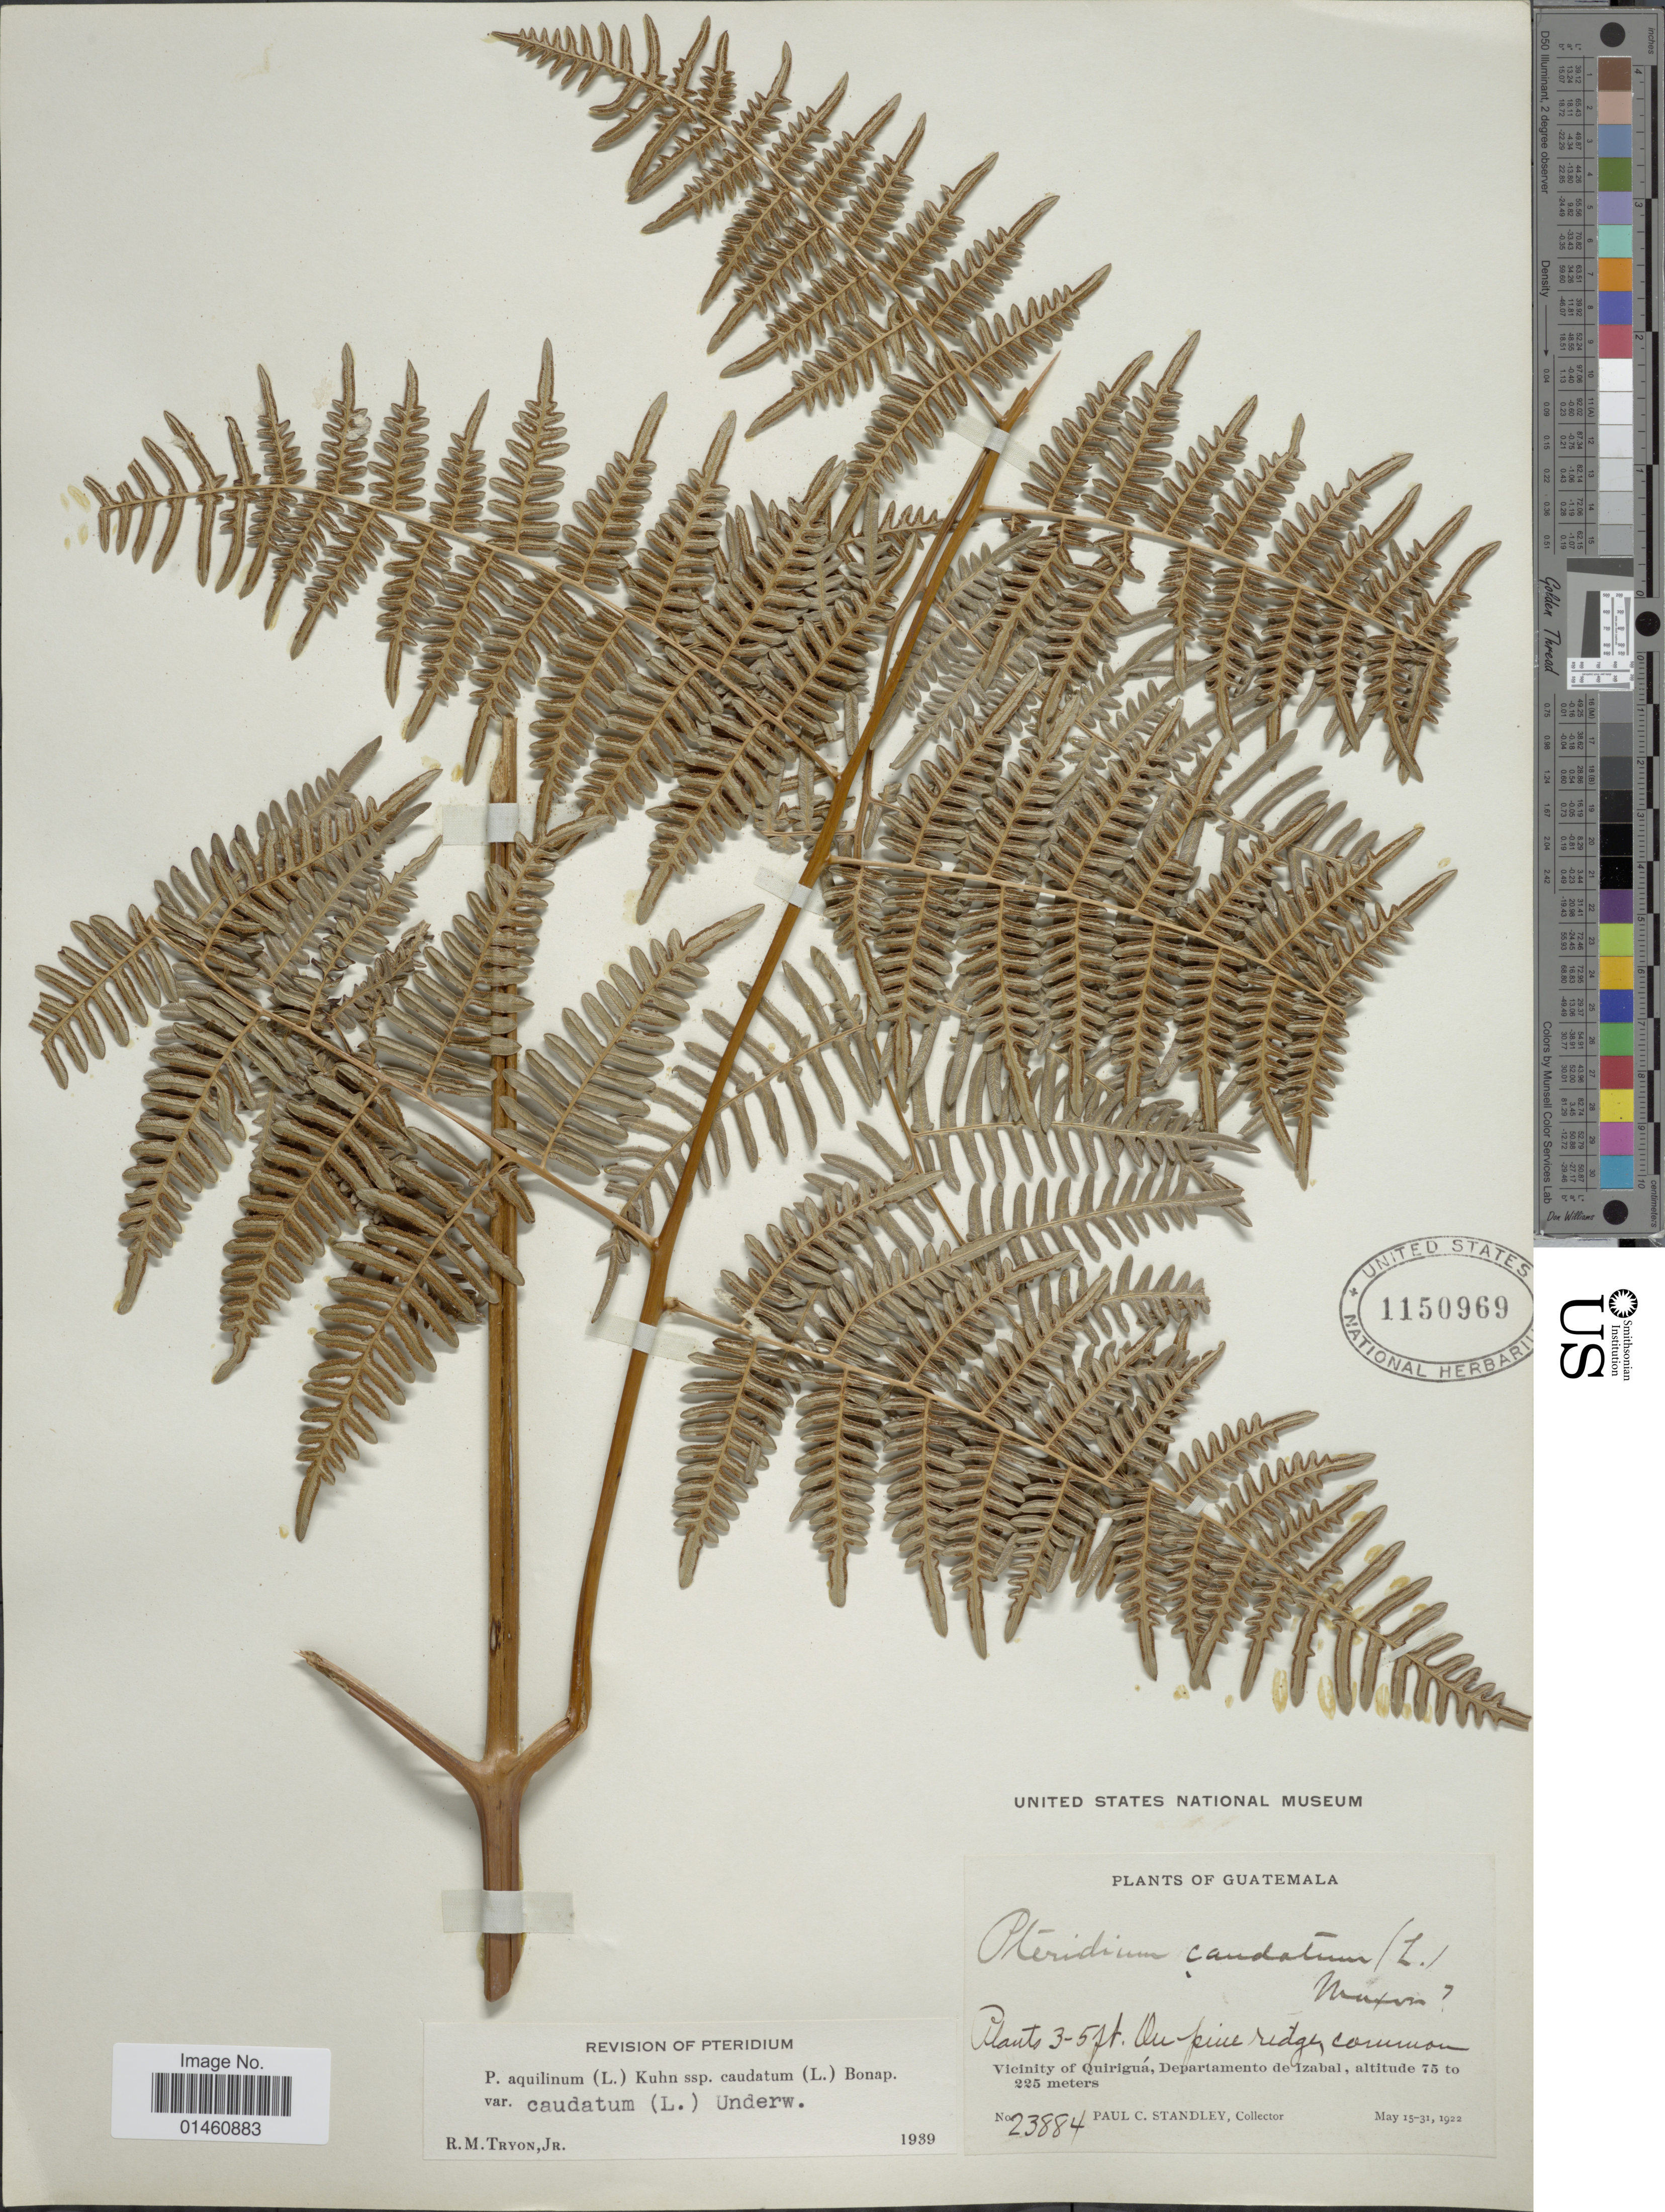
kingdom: Plantae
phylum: Tracheophyta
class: Polypodiopsida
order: Polypodiales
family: Dennstaedtiaceae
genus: Pteridium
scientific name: Pteridium caudatum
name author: (L.) Maxon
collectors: P. C. Standley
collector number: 23884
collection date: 1922-05-15/1922-05-31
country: Guatemala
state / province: Izabal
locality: Vicinity of Quiriguá.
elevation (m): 75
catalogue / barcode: US 1150969